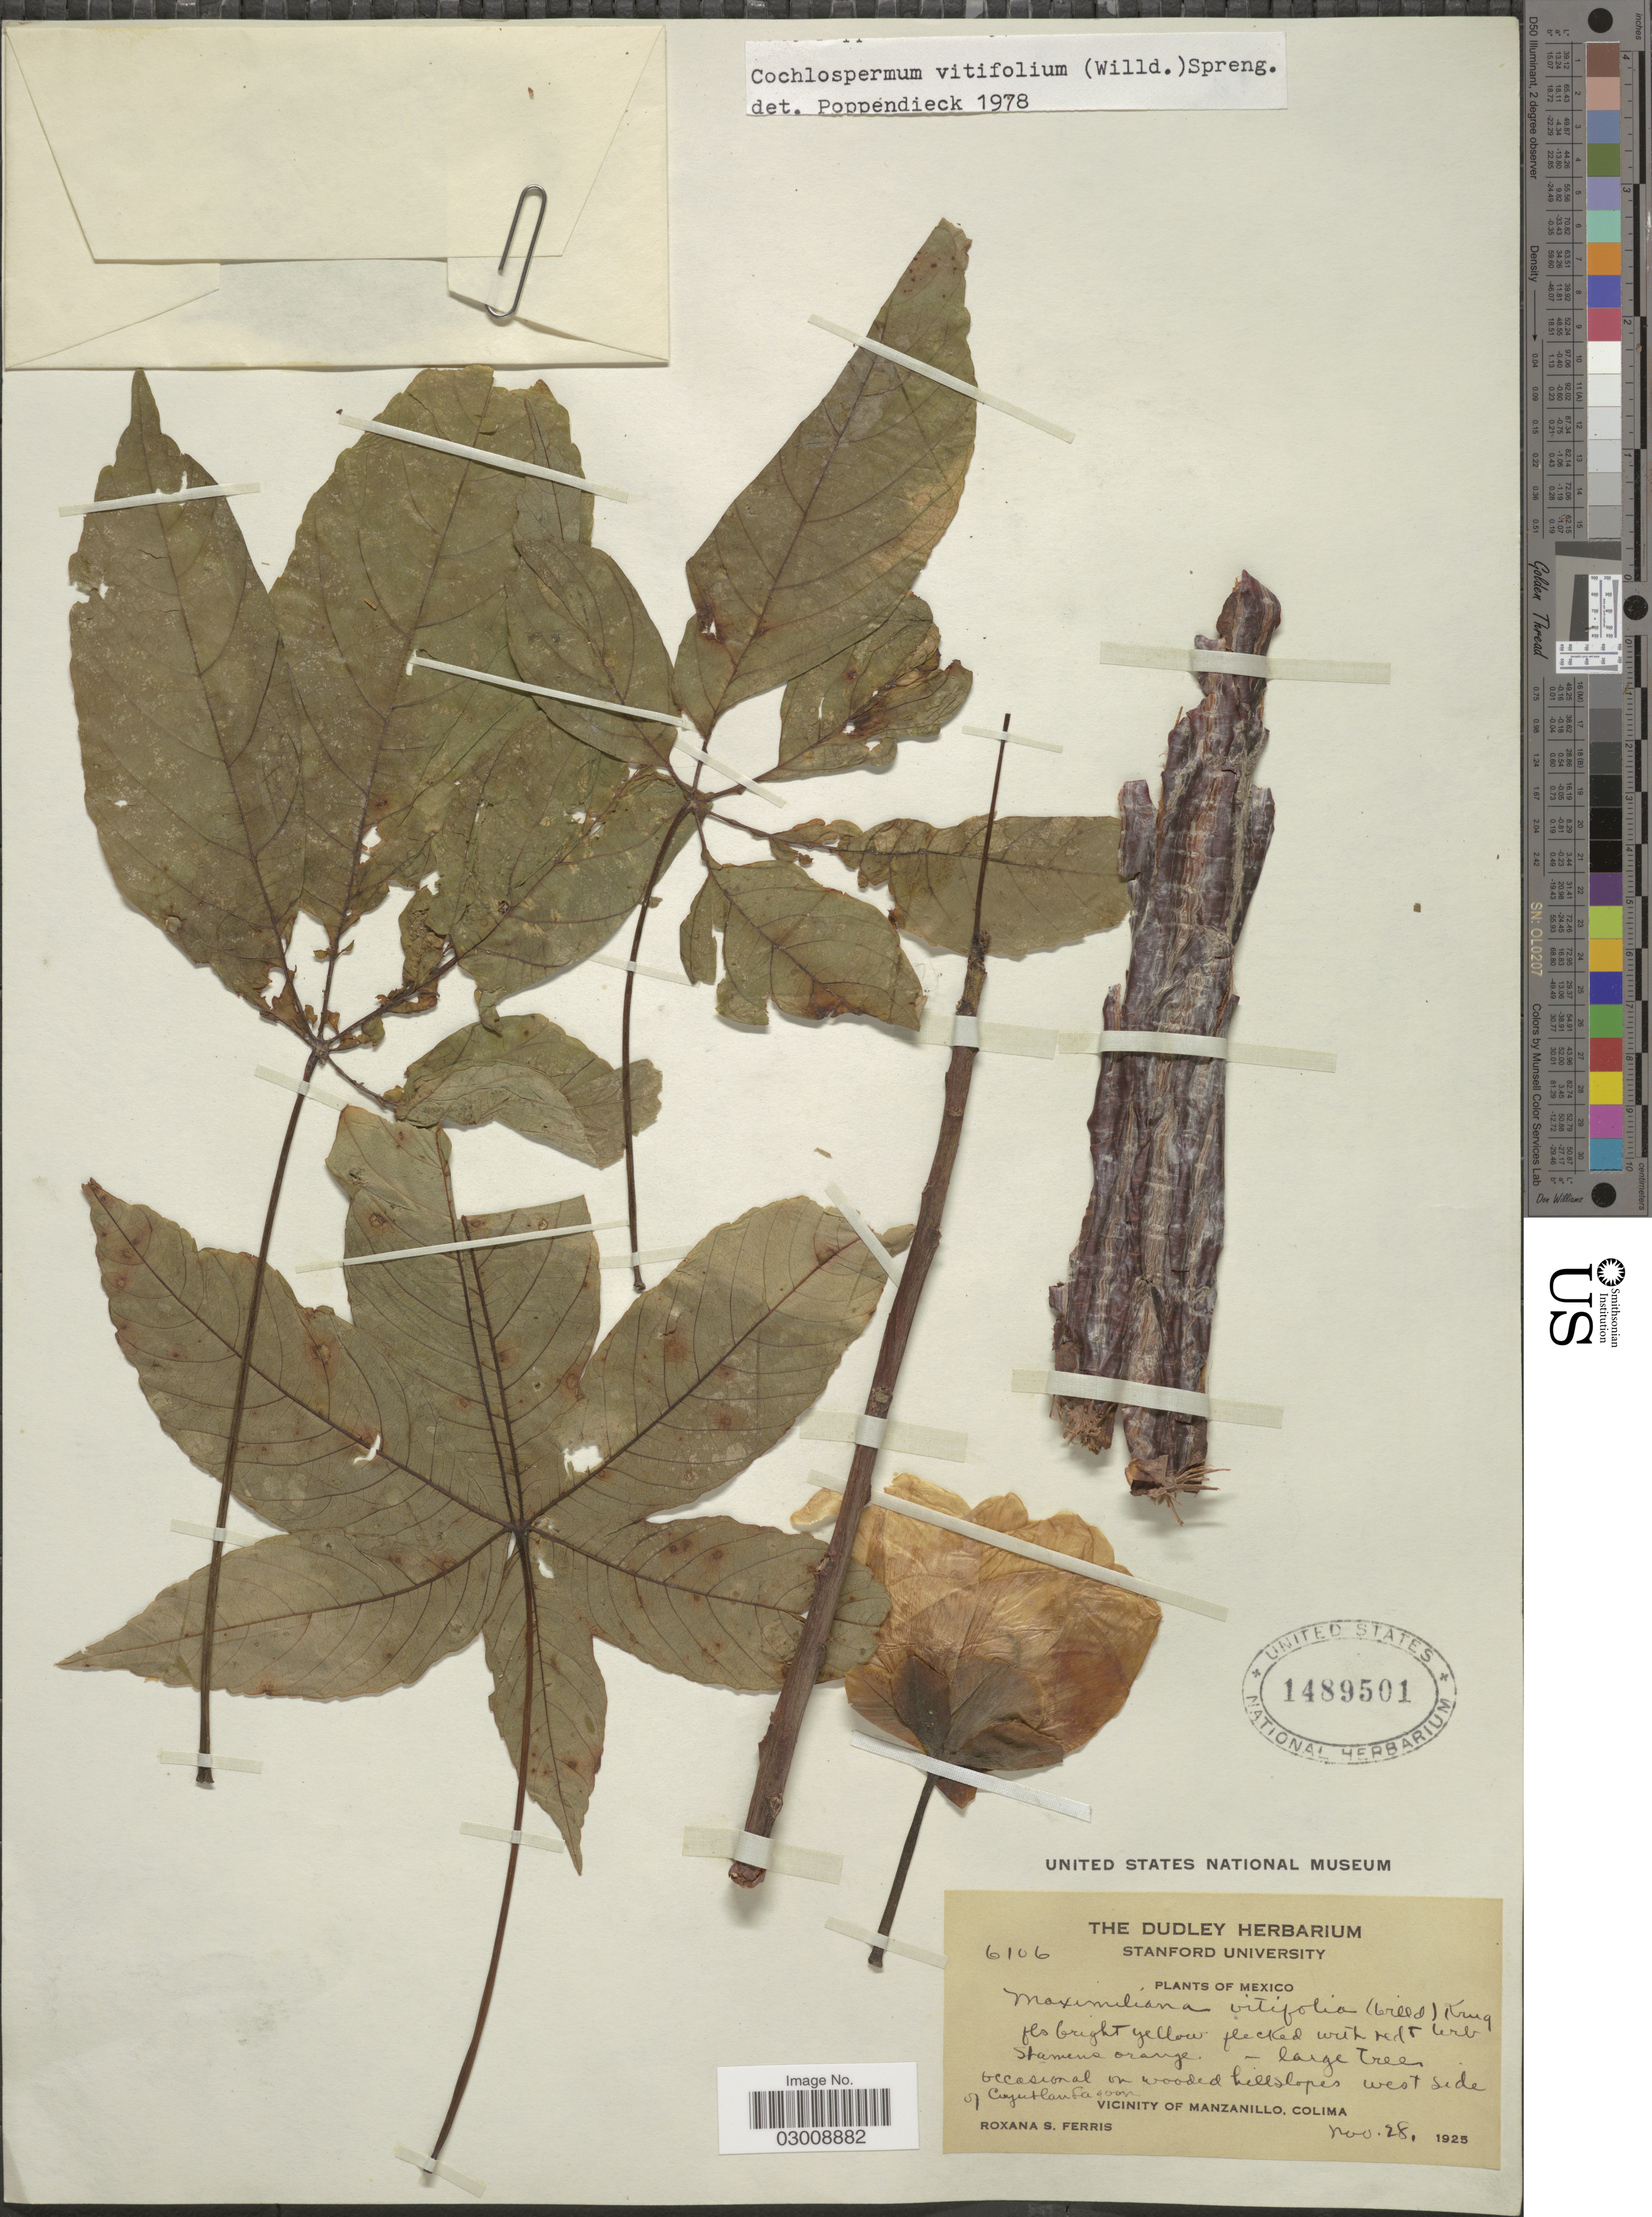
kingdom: Plantae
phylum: Tracheophyta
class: Magnoliopsida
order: Malvales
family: Cochlospermaceae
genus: Cochlospermum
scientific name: Cochlospermum vitifolium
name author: (Willd.) Spreng.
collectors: R. S. Ferris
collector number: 6106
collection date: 1925-11-28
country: Mexico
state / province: Colima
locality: Occasional on wooded hillslopes west side of Cuyutlan Lagoon. Vicinity of Manzanillo.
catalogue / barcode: US 1489501